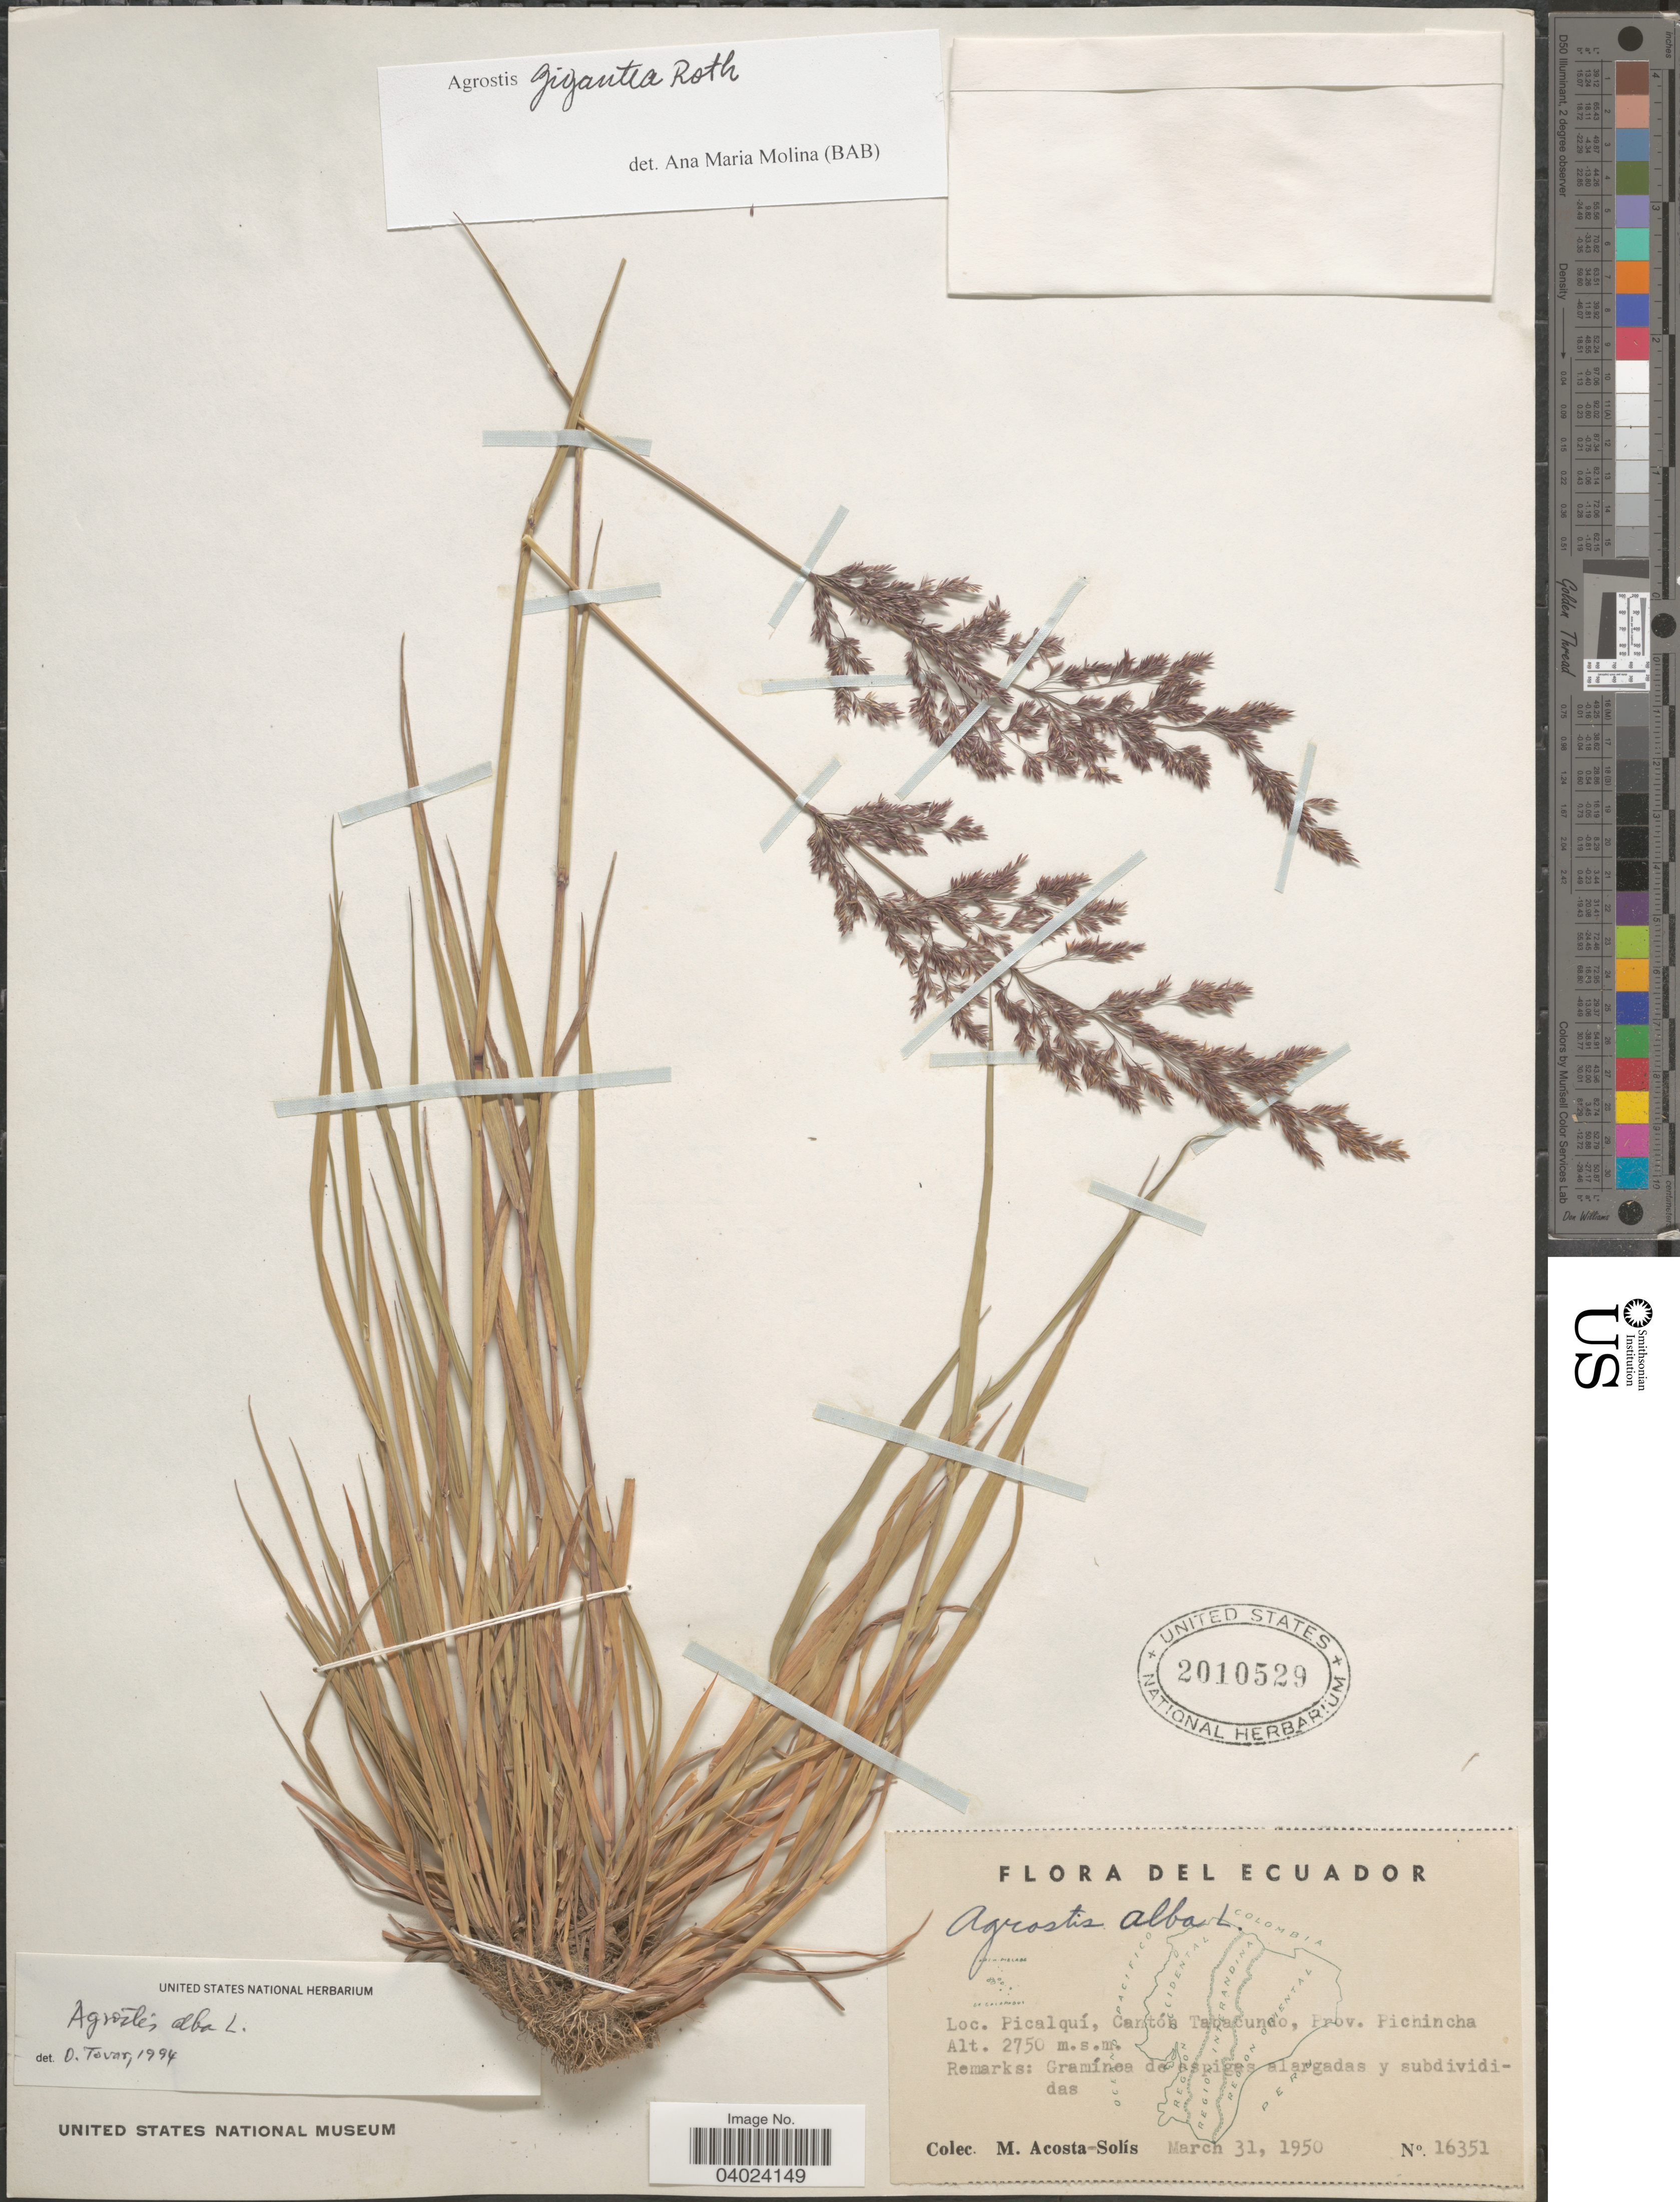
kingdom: Plantae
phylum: Tracheophyta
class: Liliopsida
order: Poales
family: Poaceae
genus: Agrostis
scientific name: Agrostis gigantea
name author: Roth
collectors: M. Acosta Solis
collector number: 16351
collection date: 1950-03-31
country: Ecuador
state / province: Pichincha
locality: Picalquí, Cantón Tabacundo.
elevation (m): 2750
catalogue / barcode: US 2010529